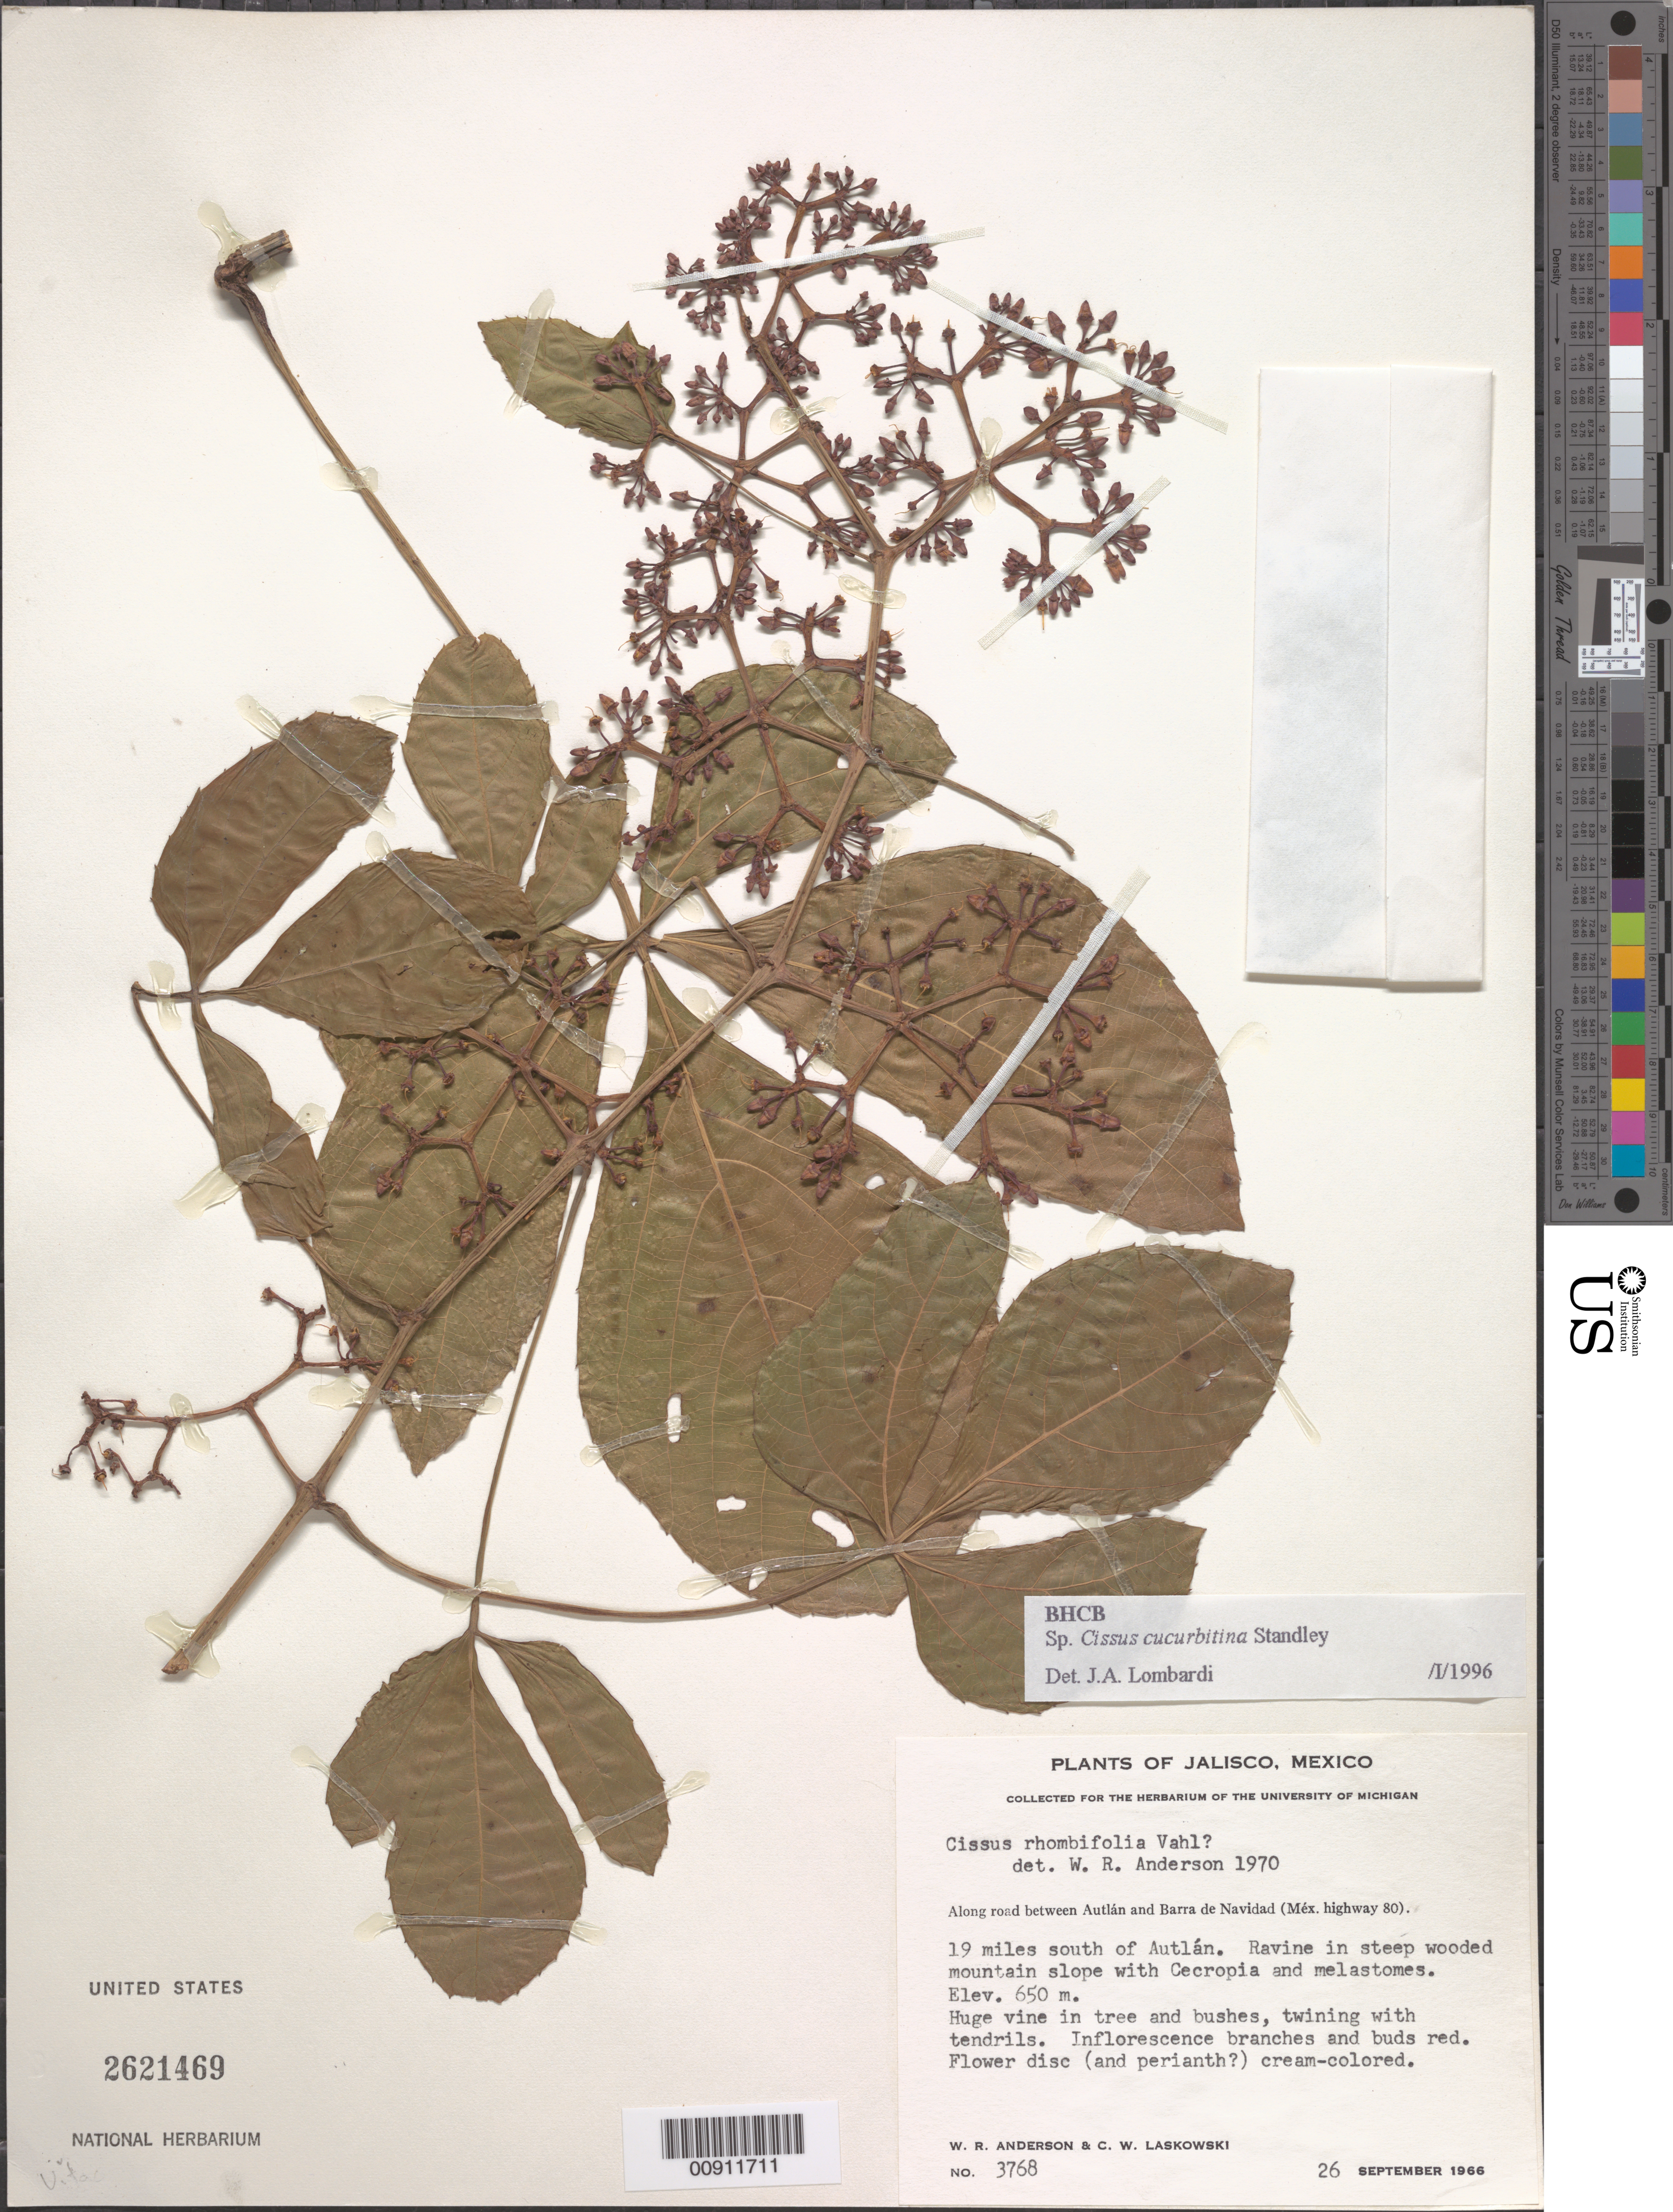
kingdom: Plantae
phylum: Tracheophyta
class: Magnoliopsida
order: Vitales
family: Vitaceae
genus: Cissus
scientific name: Cissus cucurbitina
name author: Standl.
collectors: W. R. Anderson & C. Laskowski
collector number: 3768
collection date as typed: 26 Sep 1966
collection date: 1966-09-26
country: Mexico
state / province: Jalisco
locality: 19 miles south of Autlán. Along road between Autlán and Barra de Navidad (Méx. Highway 80).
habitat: Ravine in steep wooded mountain slope with Cecropia and melastomes.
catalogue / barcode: US 2621469